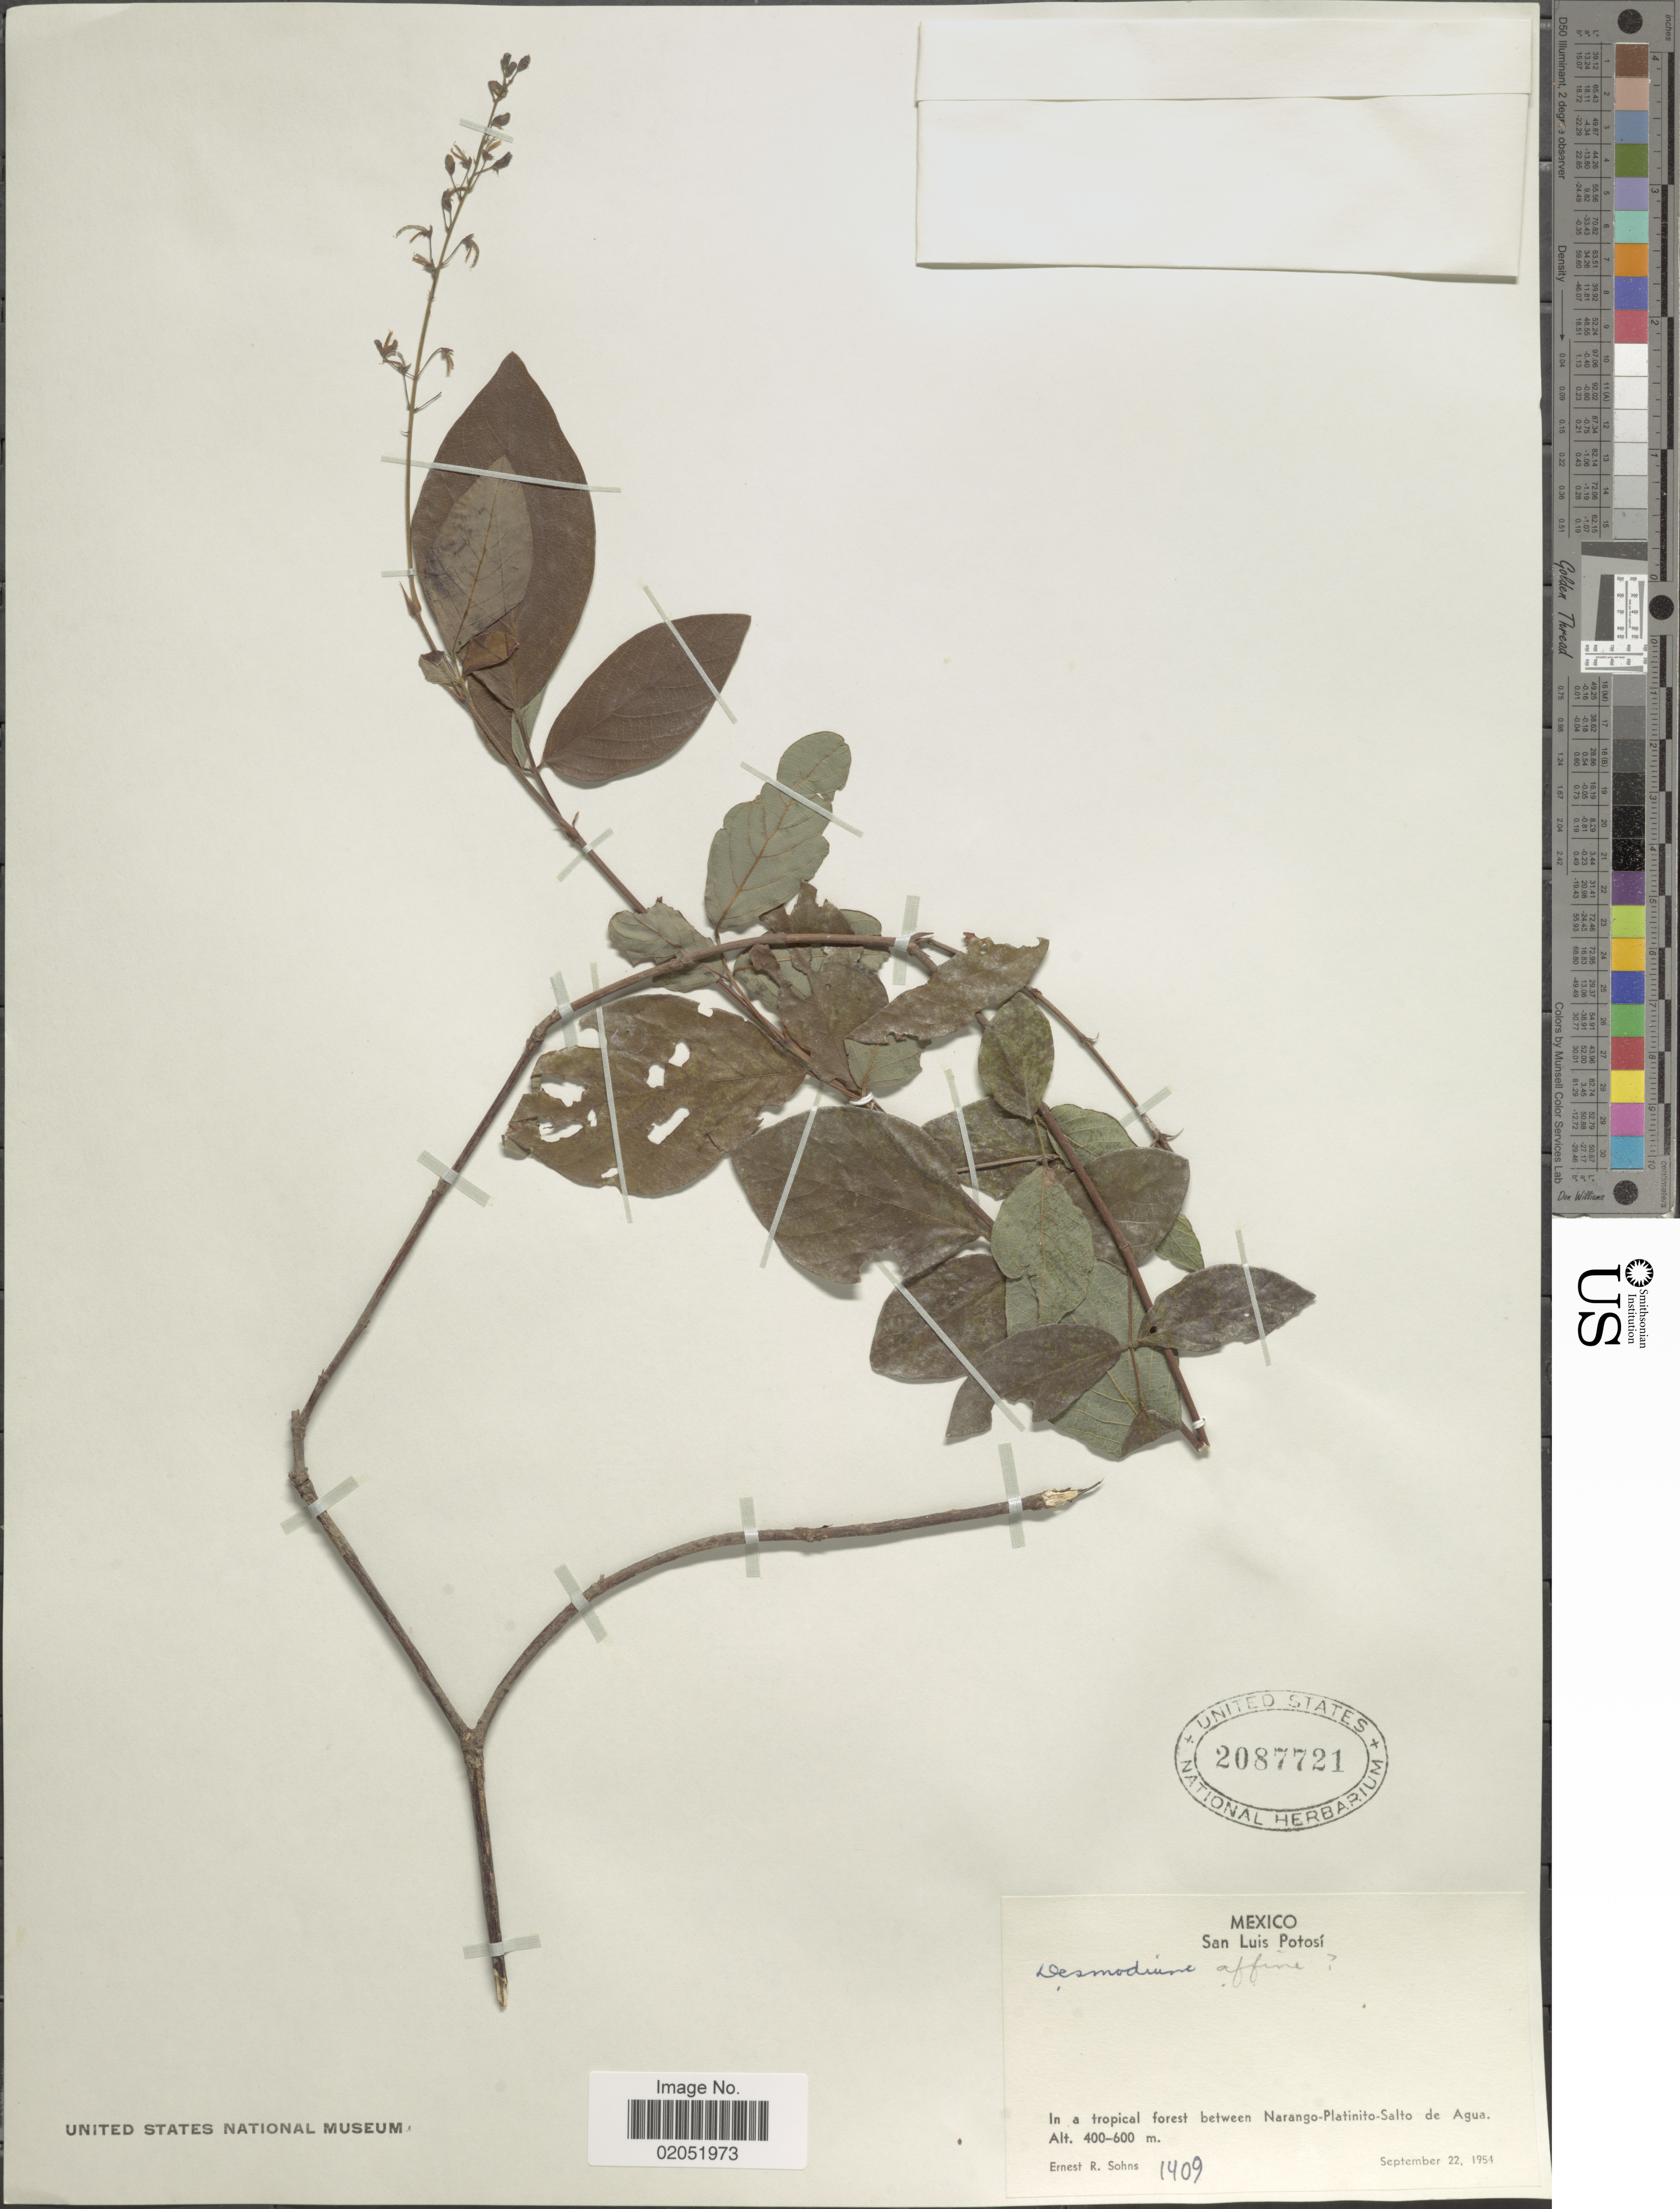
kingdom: Plantae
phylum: Tracheophyta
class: Magnoliopsida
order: Fabales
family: Fabaceae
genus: Desmodium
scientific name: Desmodium affine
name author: Schltdl.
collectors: E. R. Sohns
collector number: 1409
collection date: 1954-09-22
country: Mexico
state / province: San Luis Potosí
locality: Forest between Narango-Platinito-Salto de Agua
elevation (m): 400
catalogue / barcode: US 2087721